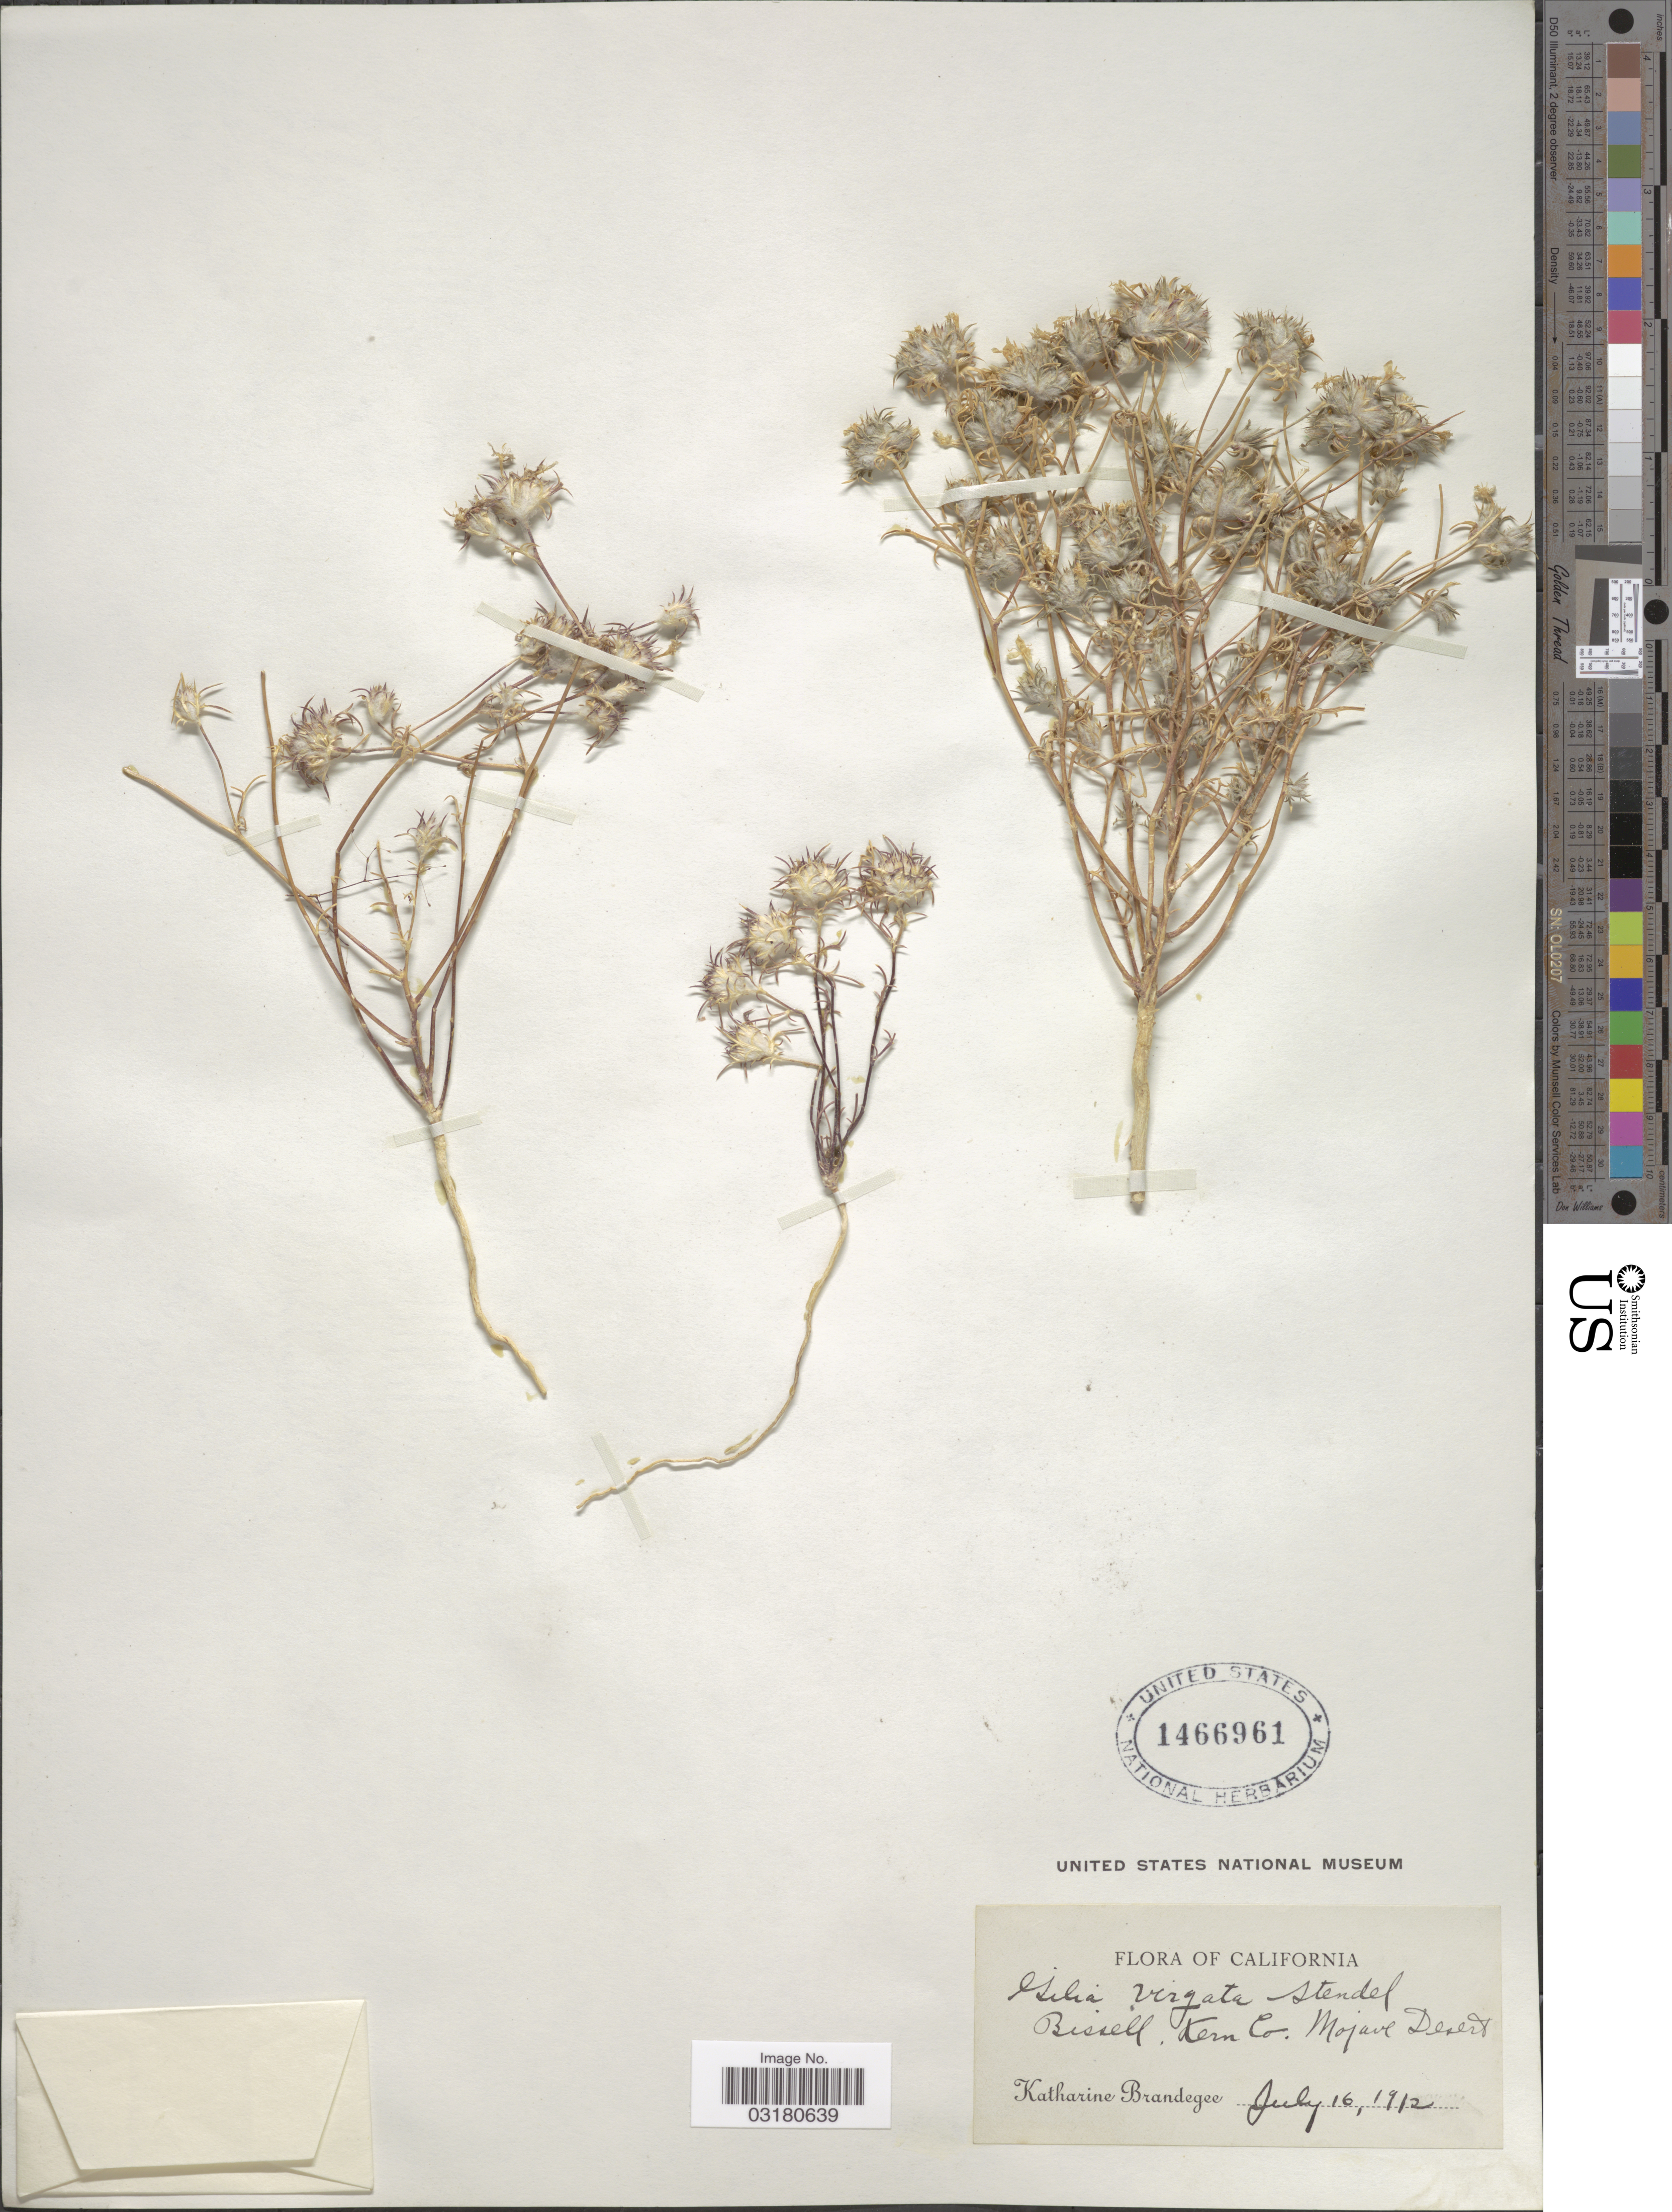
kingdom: Plantae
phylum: Tracheophyta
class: Magnoliopsida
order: Ericales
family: Polemoniaceae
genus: Eriastrum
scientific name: Eriastrum sp.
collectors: M. K. Brandegee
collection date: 1912-07-16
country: United States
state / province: California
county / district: Kern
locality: Bissell, Kern Co. Mojave Desert.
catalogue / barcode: US 1466961